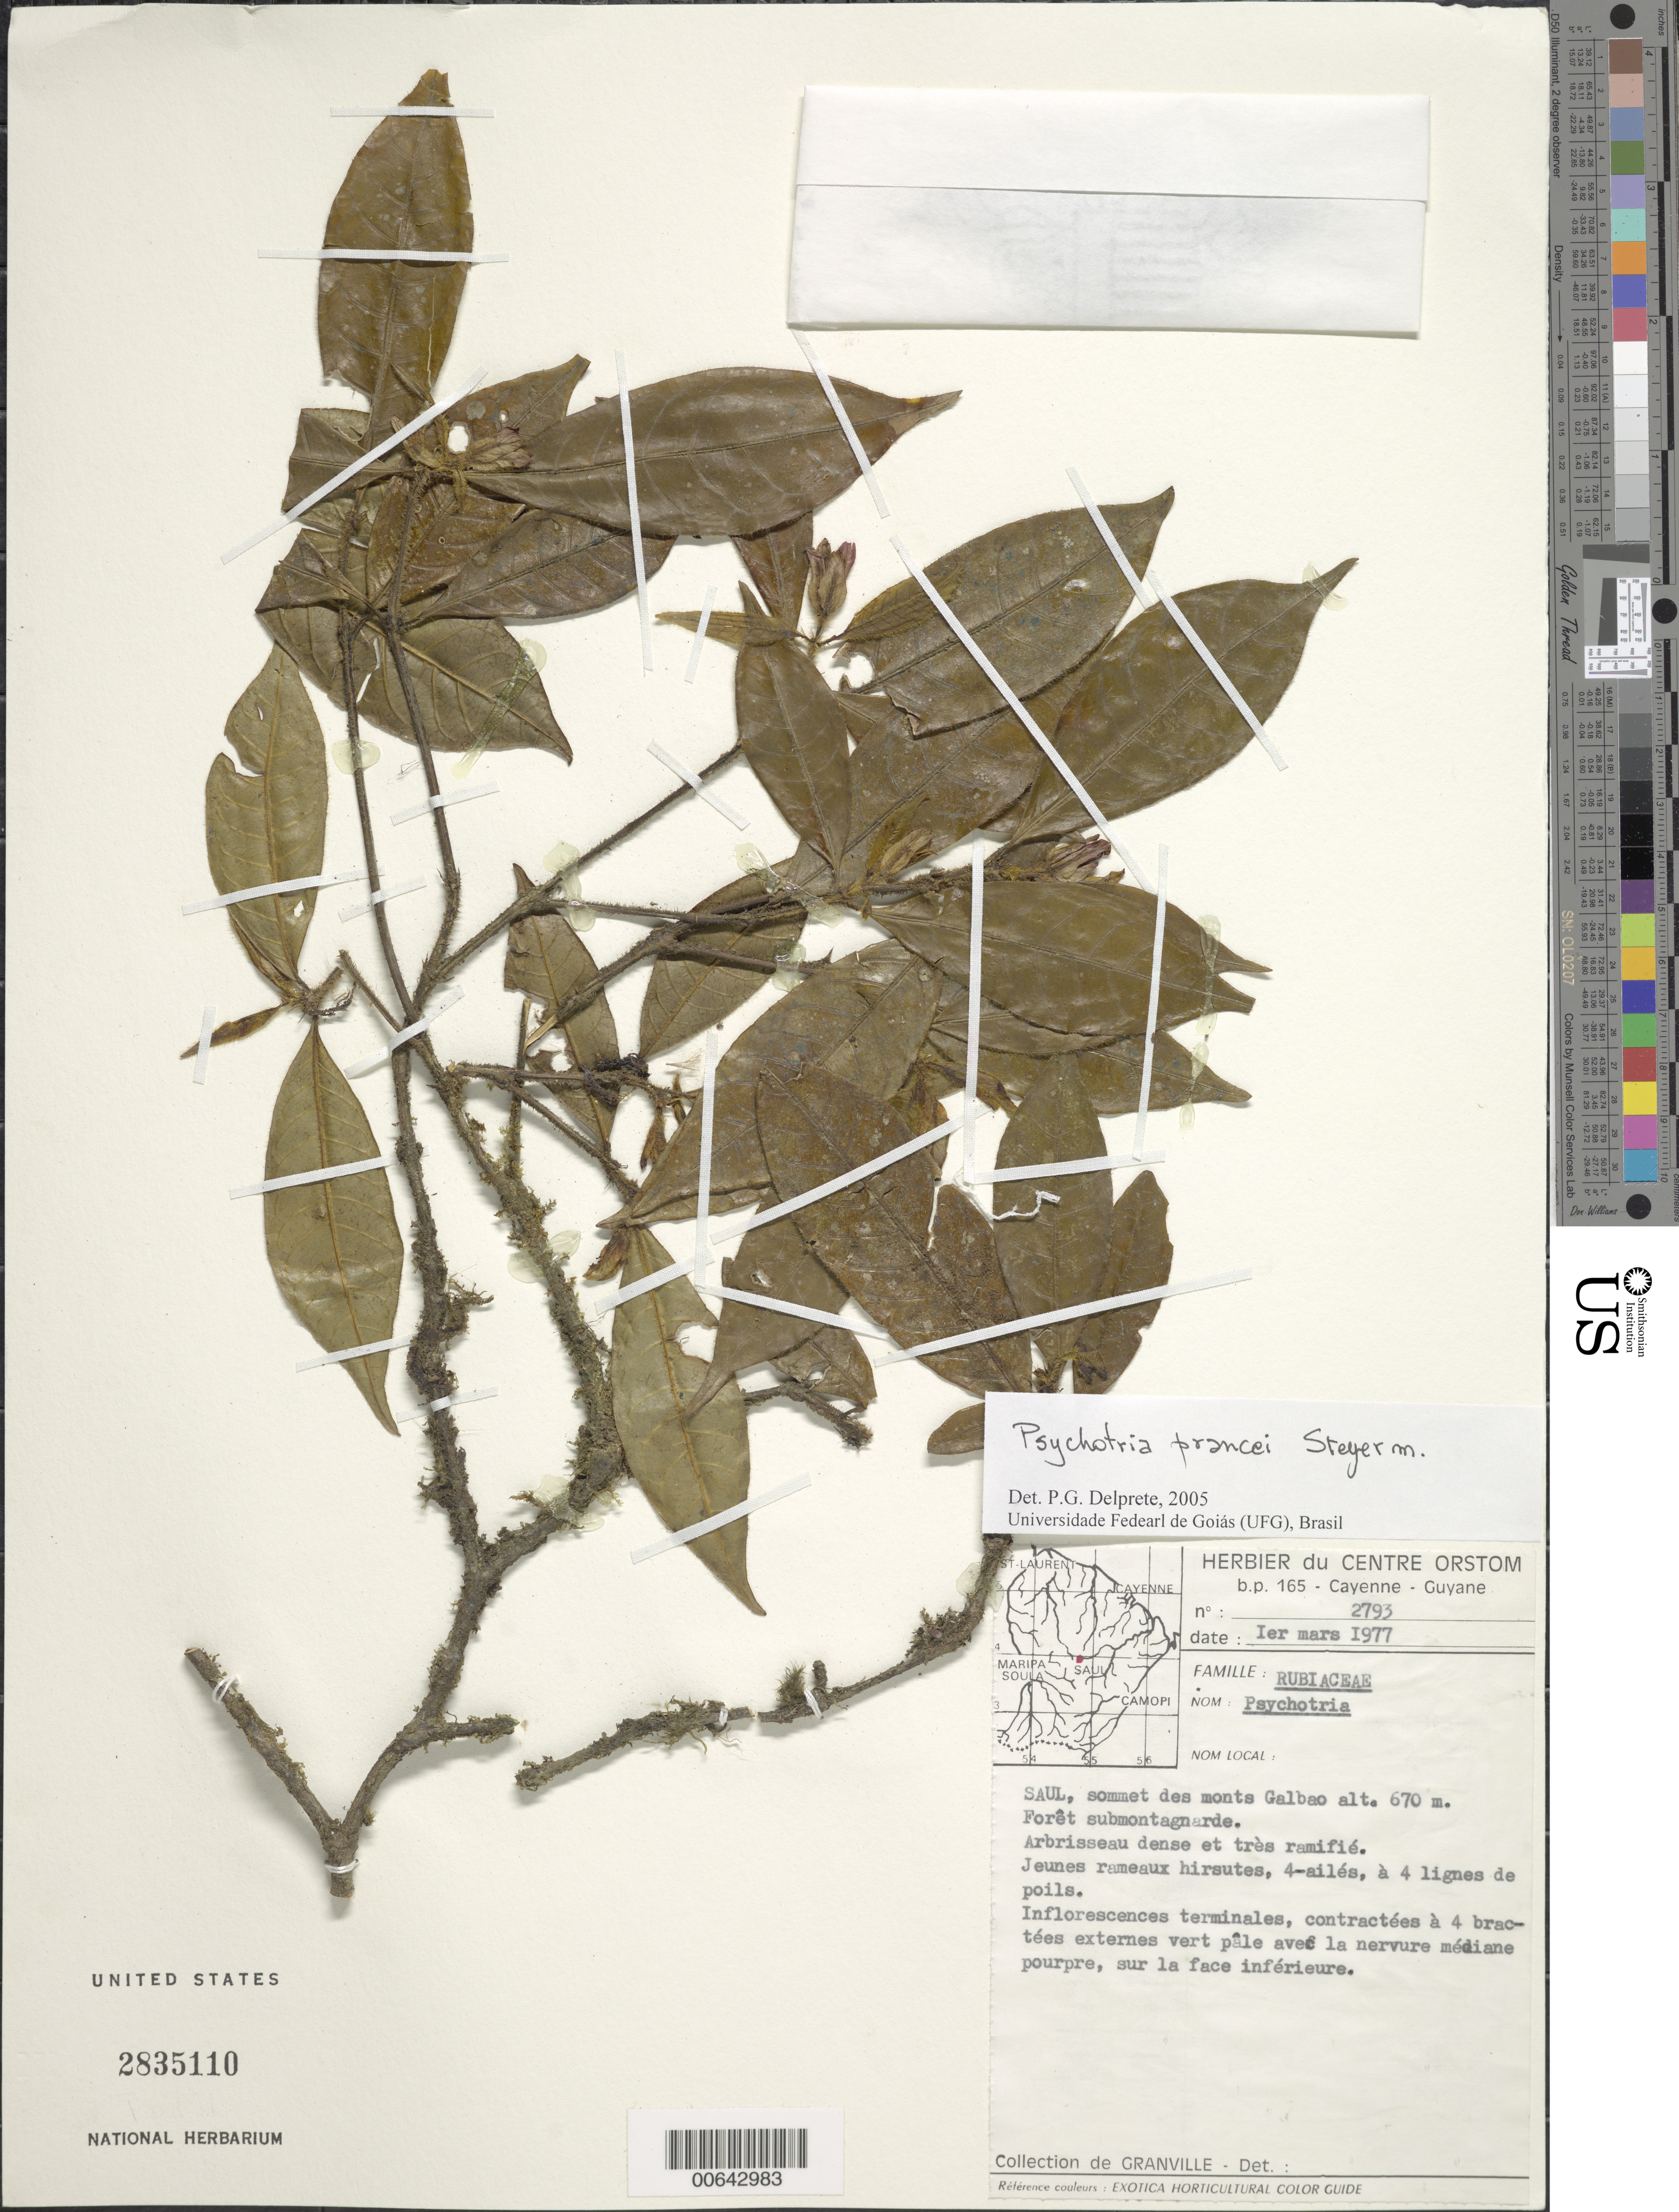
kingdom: Plantae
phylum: Tracheophyta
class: Magnoliopsida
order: Gentianales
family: Rubiaceae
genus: Palicourea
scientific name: Palicourea prancei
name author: (Steyerm.) Delprete & J.H. Kirkbr.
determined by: Kirkbride, J. H., Jr.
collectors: J.-J. de Granville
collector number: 2793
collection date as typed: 1-Mar-77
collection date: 1977-03-01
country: French Guiana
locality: Saül, Mont Galbao sommet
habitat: Submontane forest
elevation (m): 670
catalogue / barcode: US 2835110